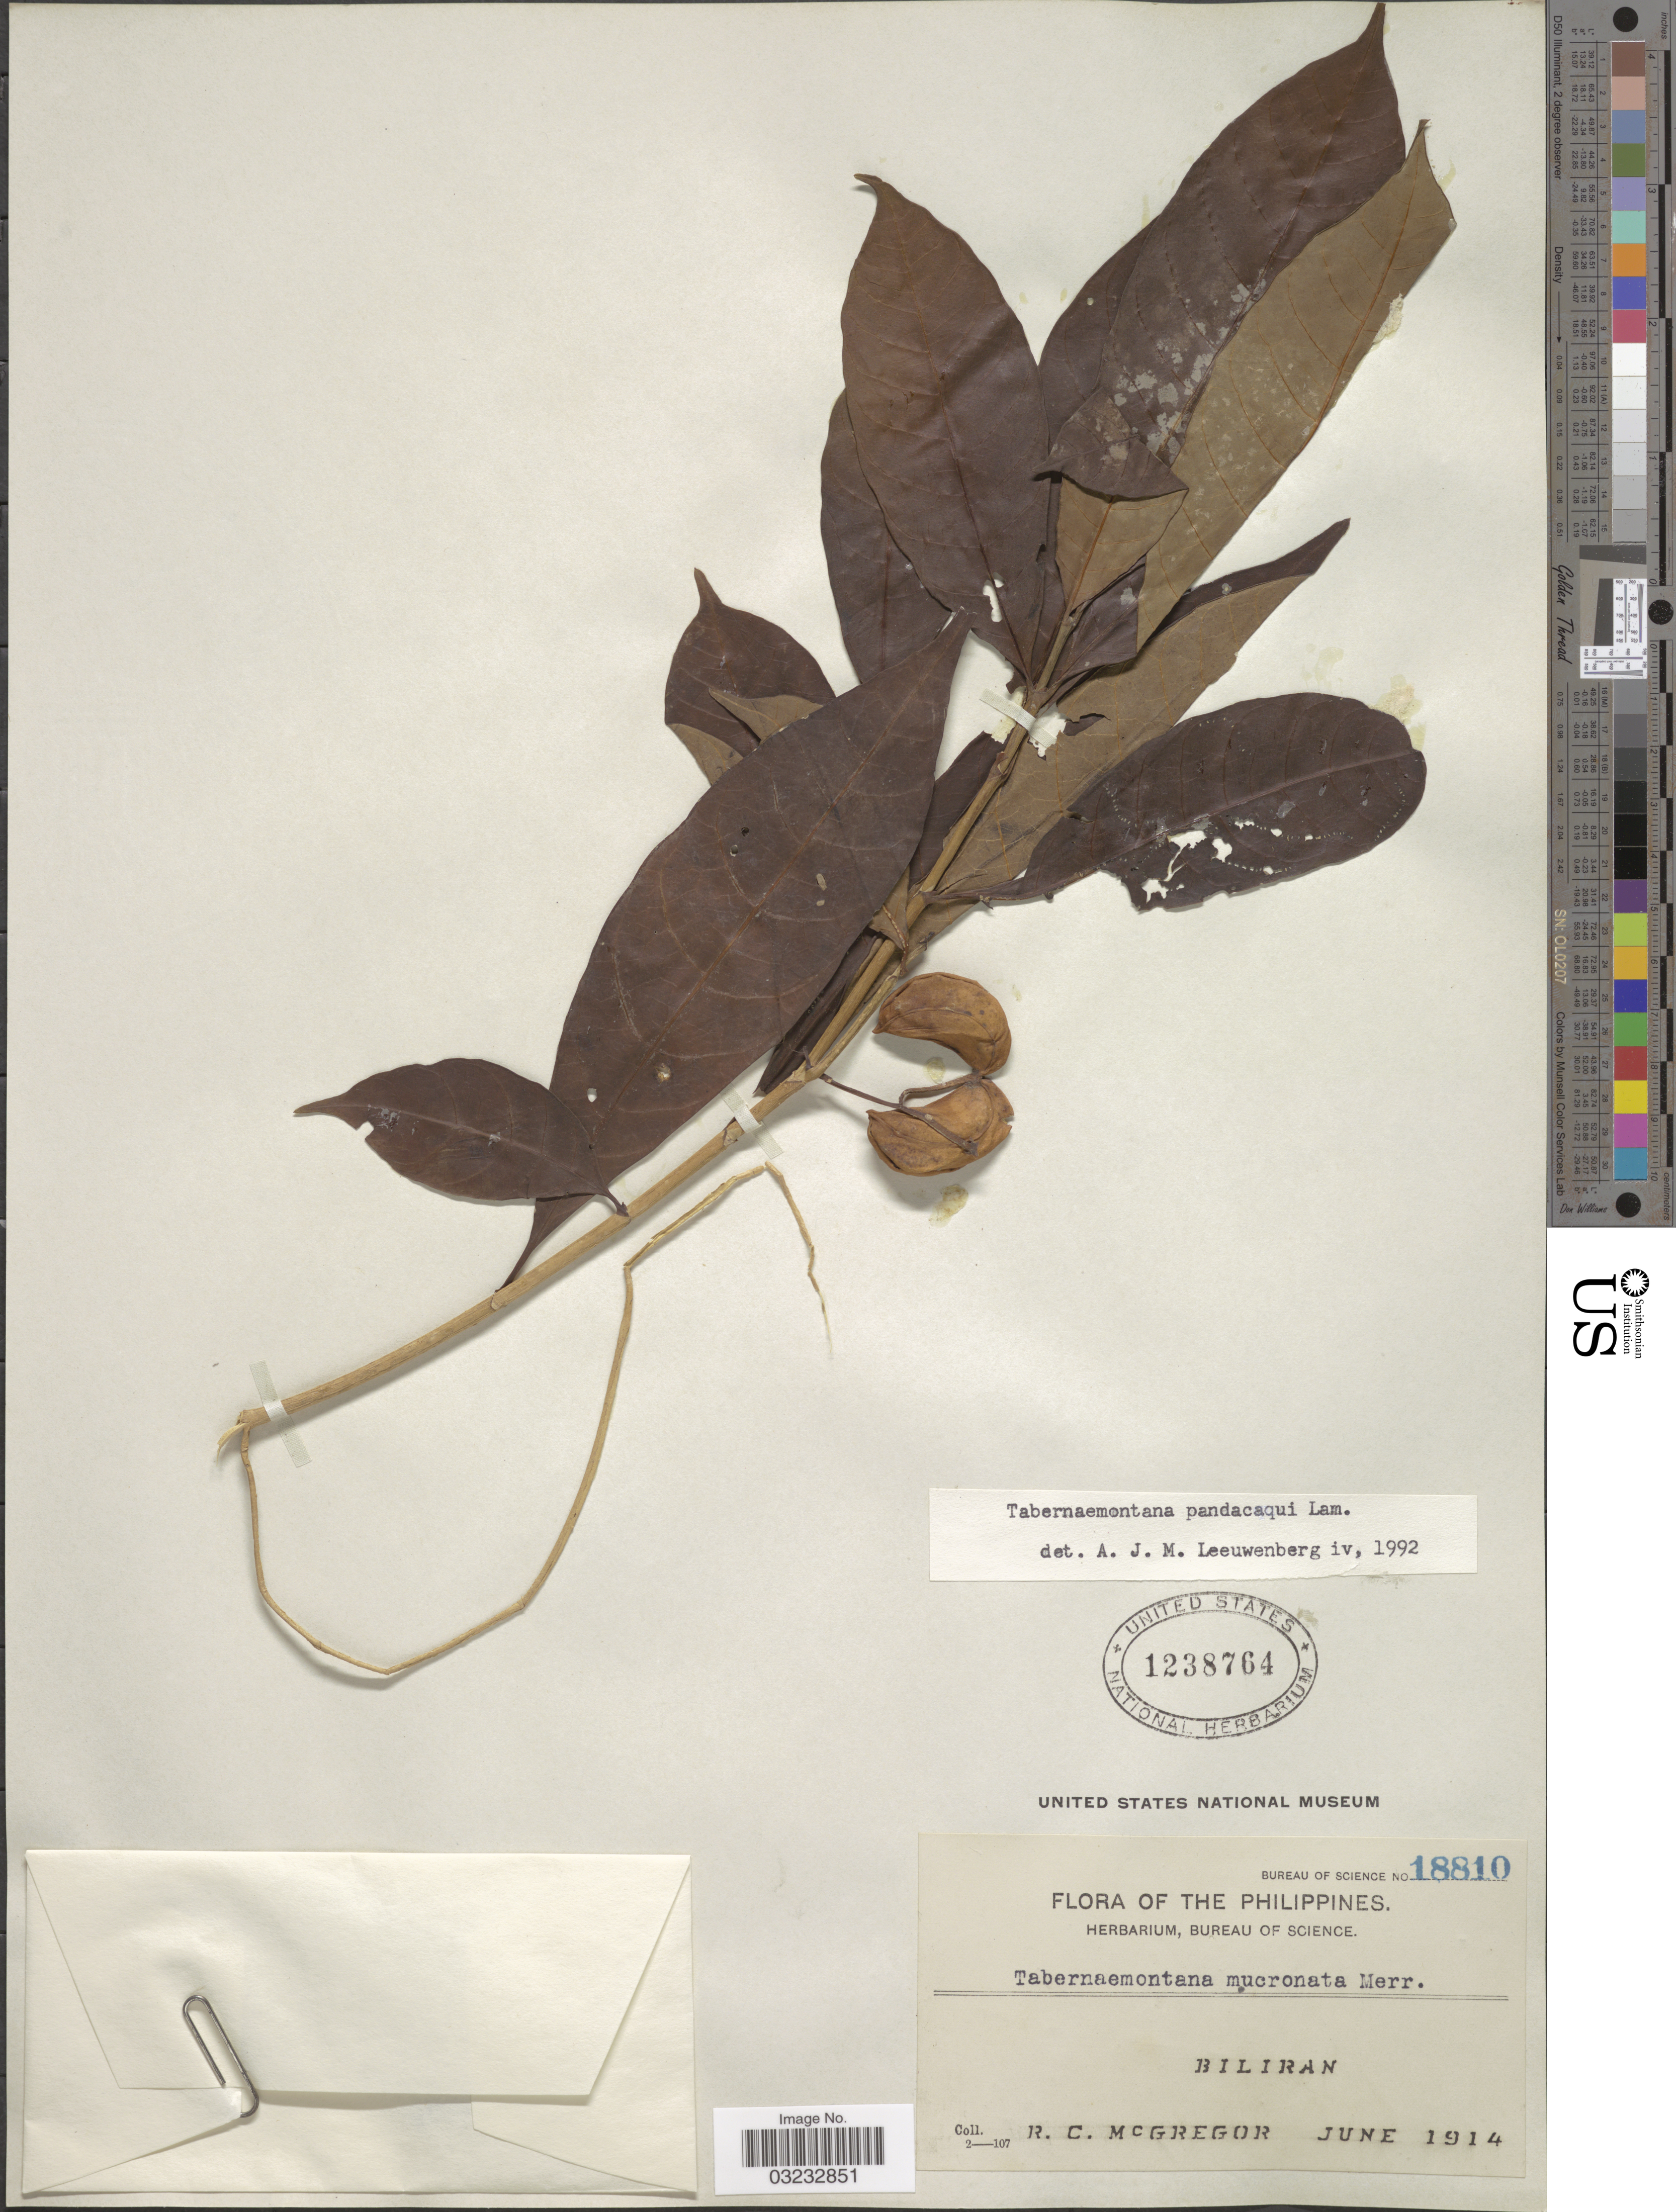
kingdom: Plantae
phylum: Tracheophyta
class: Magnoliopsida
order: Gentianales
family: Apocynaceae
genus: Tabernaemontana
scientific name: Tabernaemontana pandacaqui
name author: Poir.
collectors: R. C. McGregor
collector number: Bureau of Science 18810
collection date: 1914-06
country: Philippines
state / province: Eastern Visayas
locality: Biliran.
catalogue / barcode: US 1238764